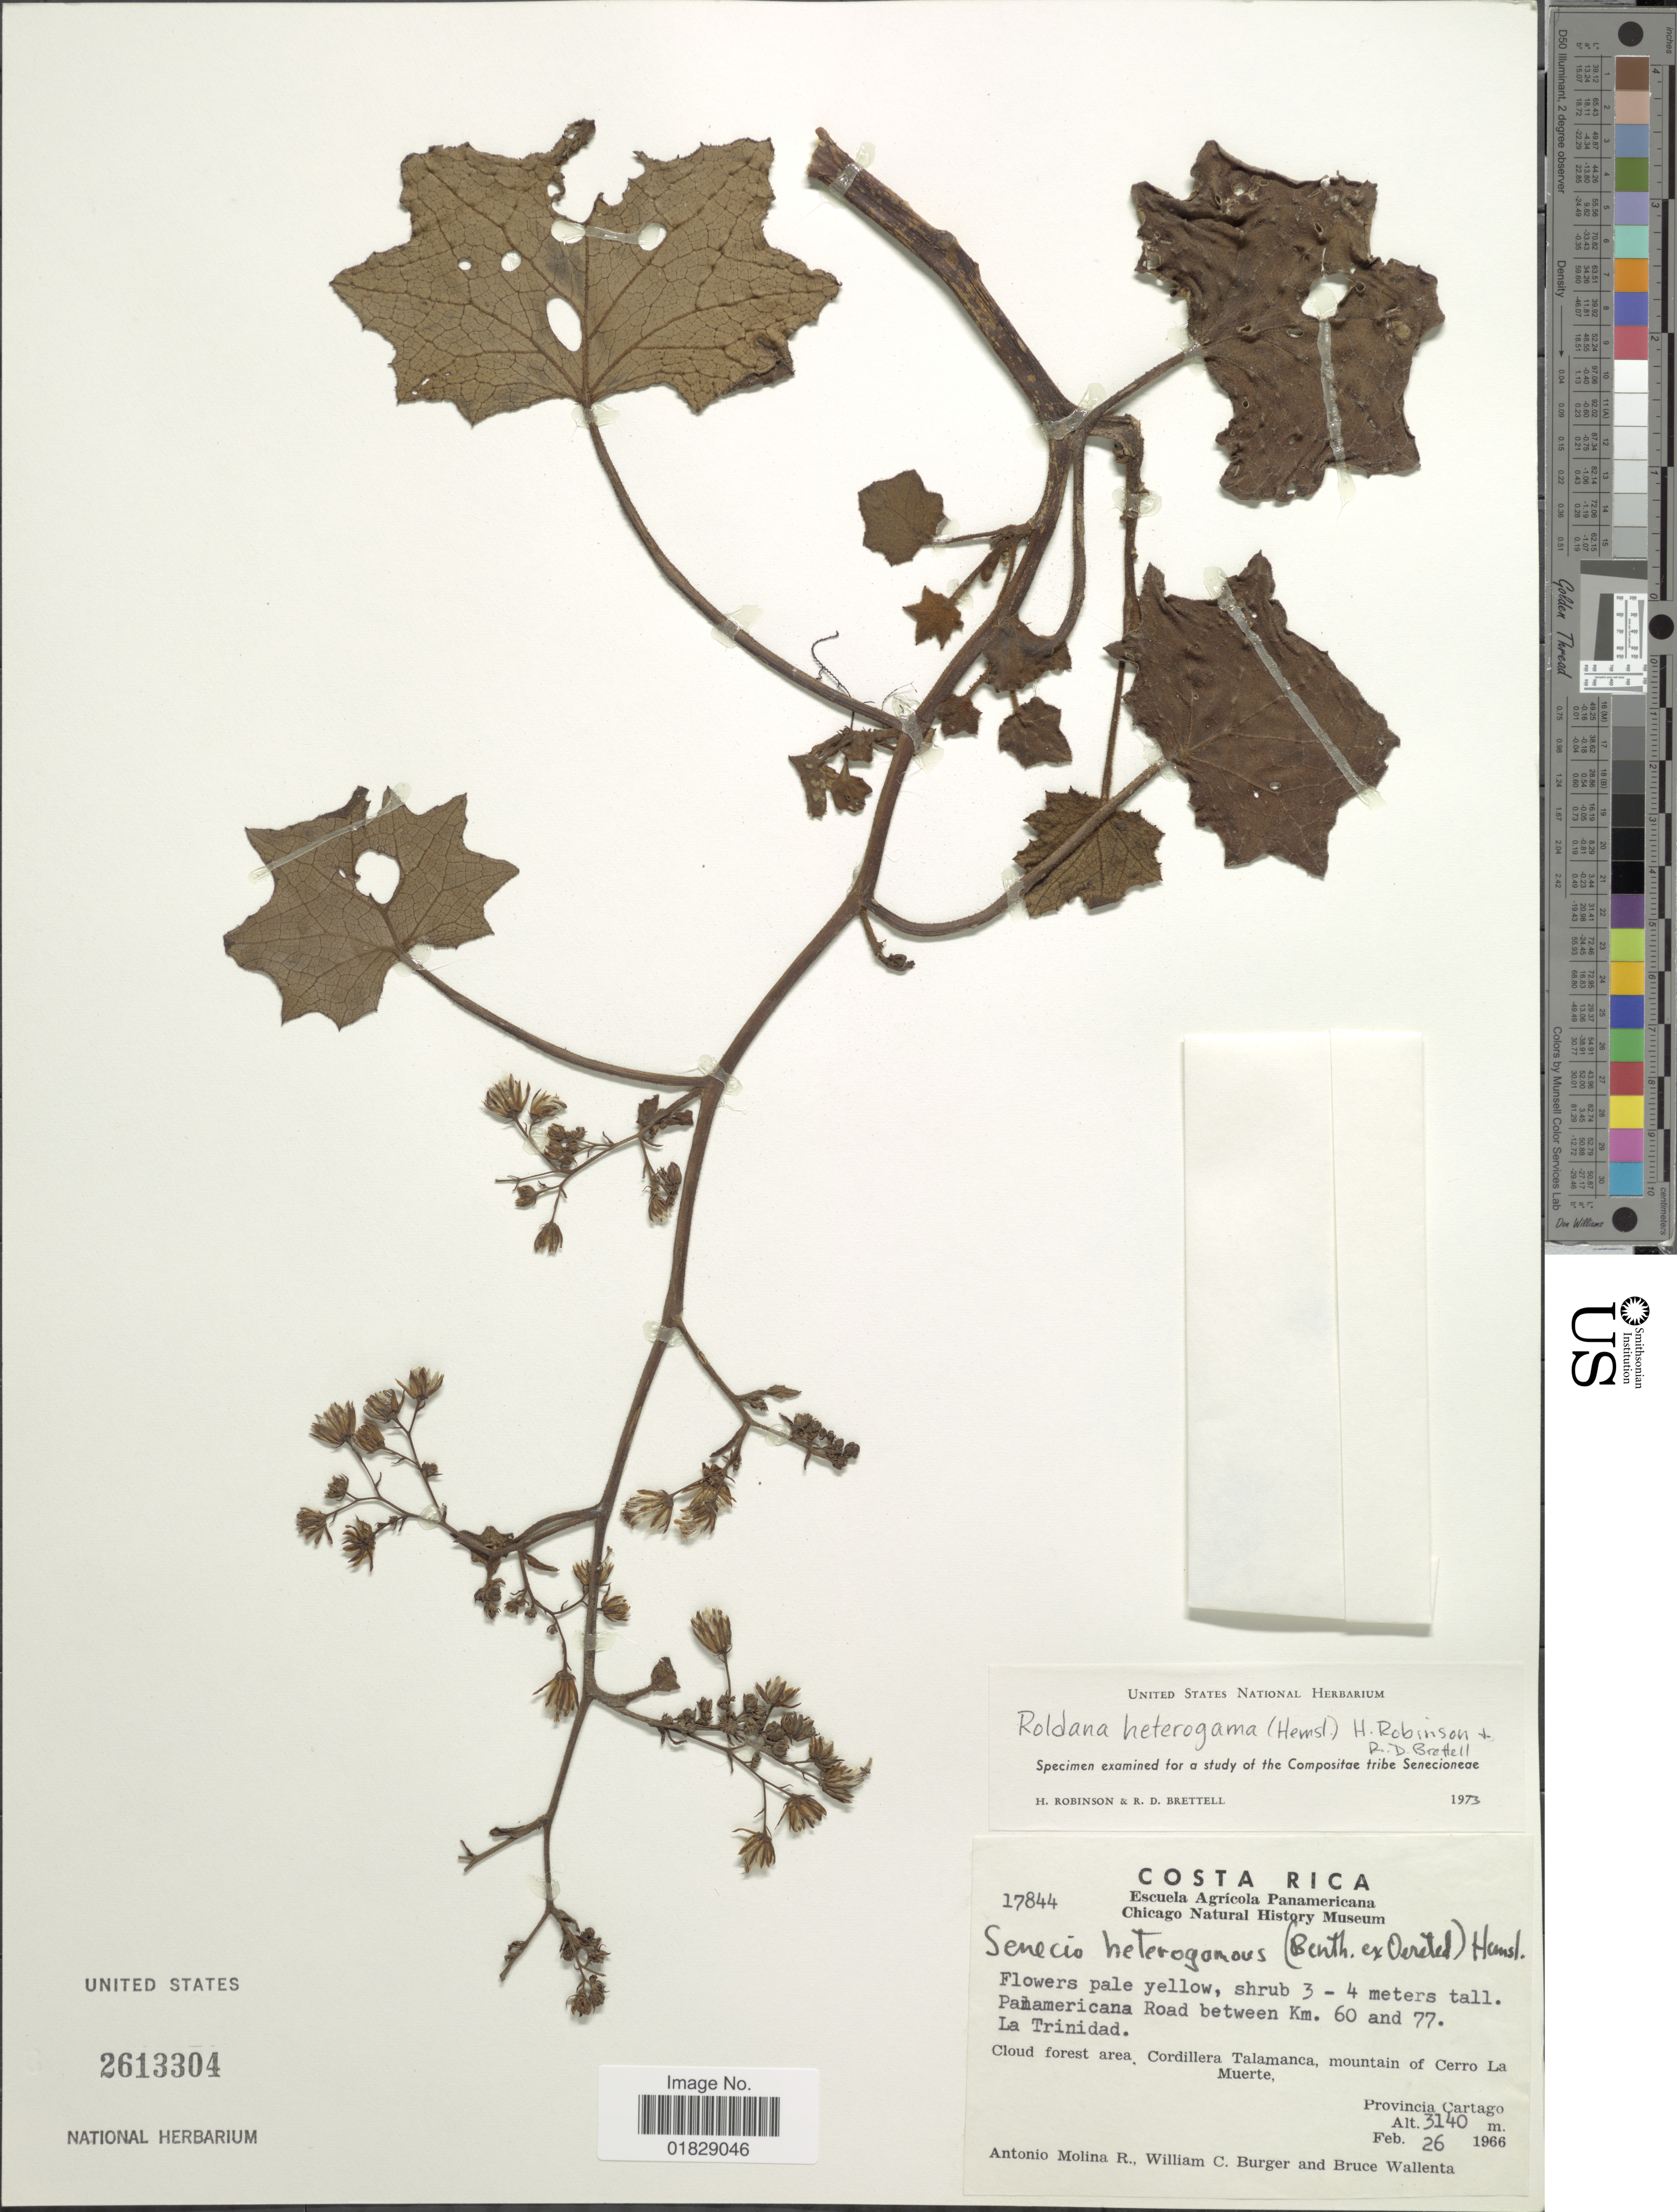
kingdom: Plantae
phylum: Tracheophyta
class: Magnoliopsida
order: Asterales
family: Asteraceae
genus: Roldana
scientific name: Roldana heterogama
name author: (Benth.) H. Rob. & Brettell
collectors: A. Molina R., W. Burger & B. Wallenta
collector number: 17844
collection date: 1966-02-26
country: Costa Rica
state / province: Cartago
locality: Panamericana Road between Km. 60 and 77. La Trinidad. Cloud forest area Cordillera Talamanca, mountain of Cerro La Muerte, Provincia Cartago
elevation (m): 3140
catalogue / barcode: US 2613304